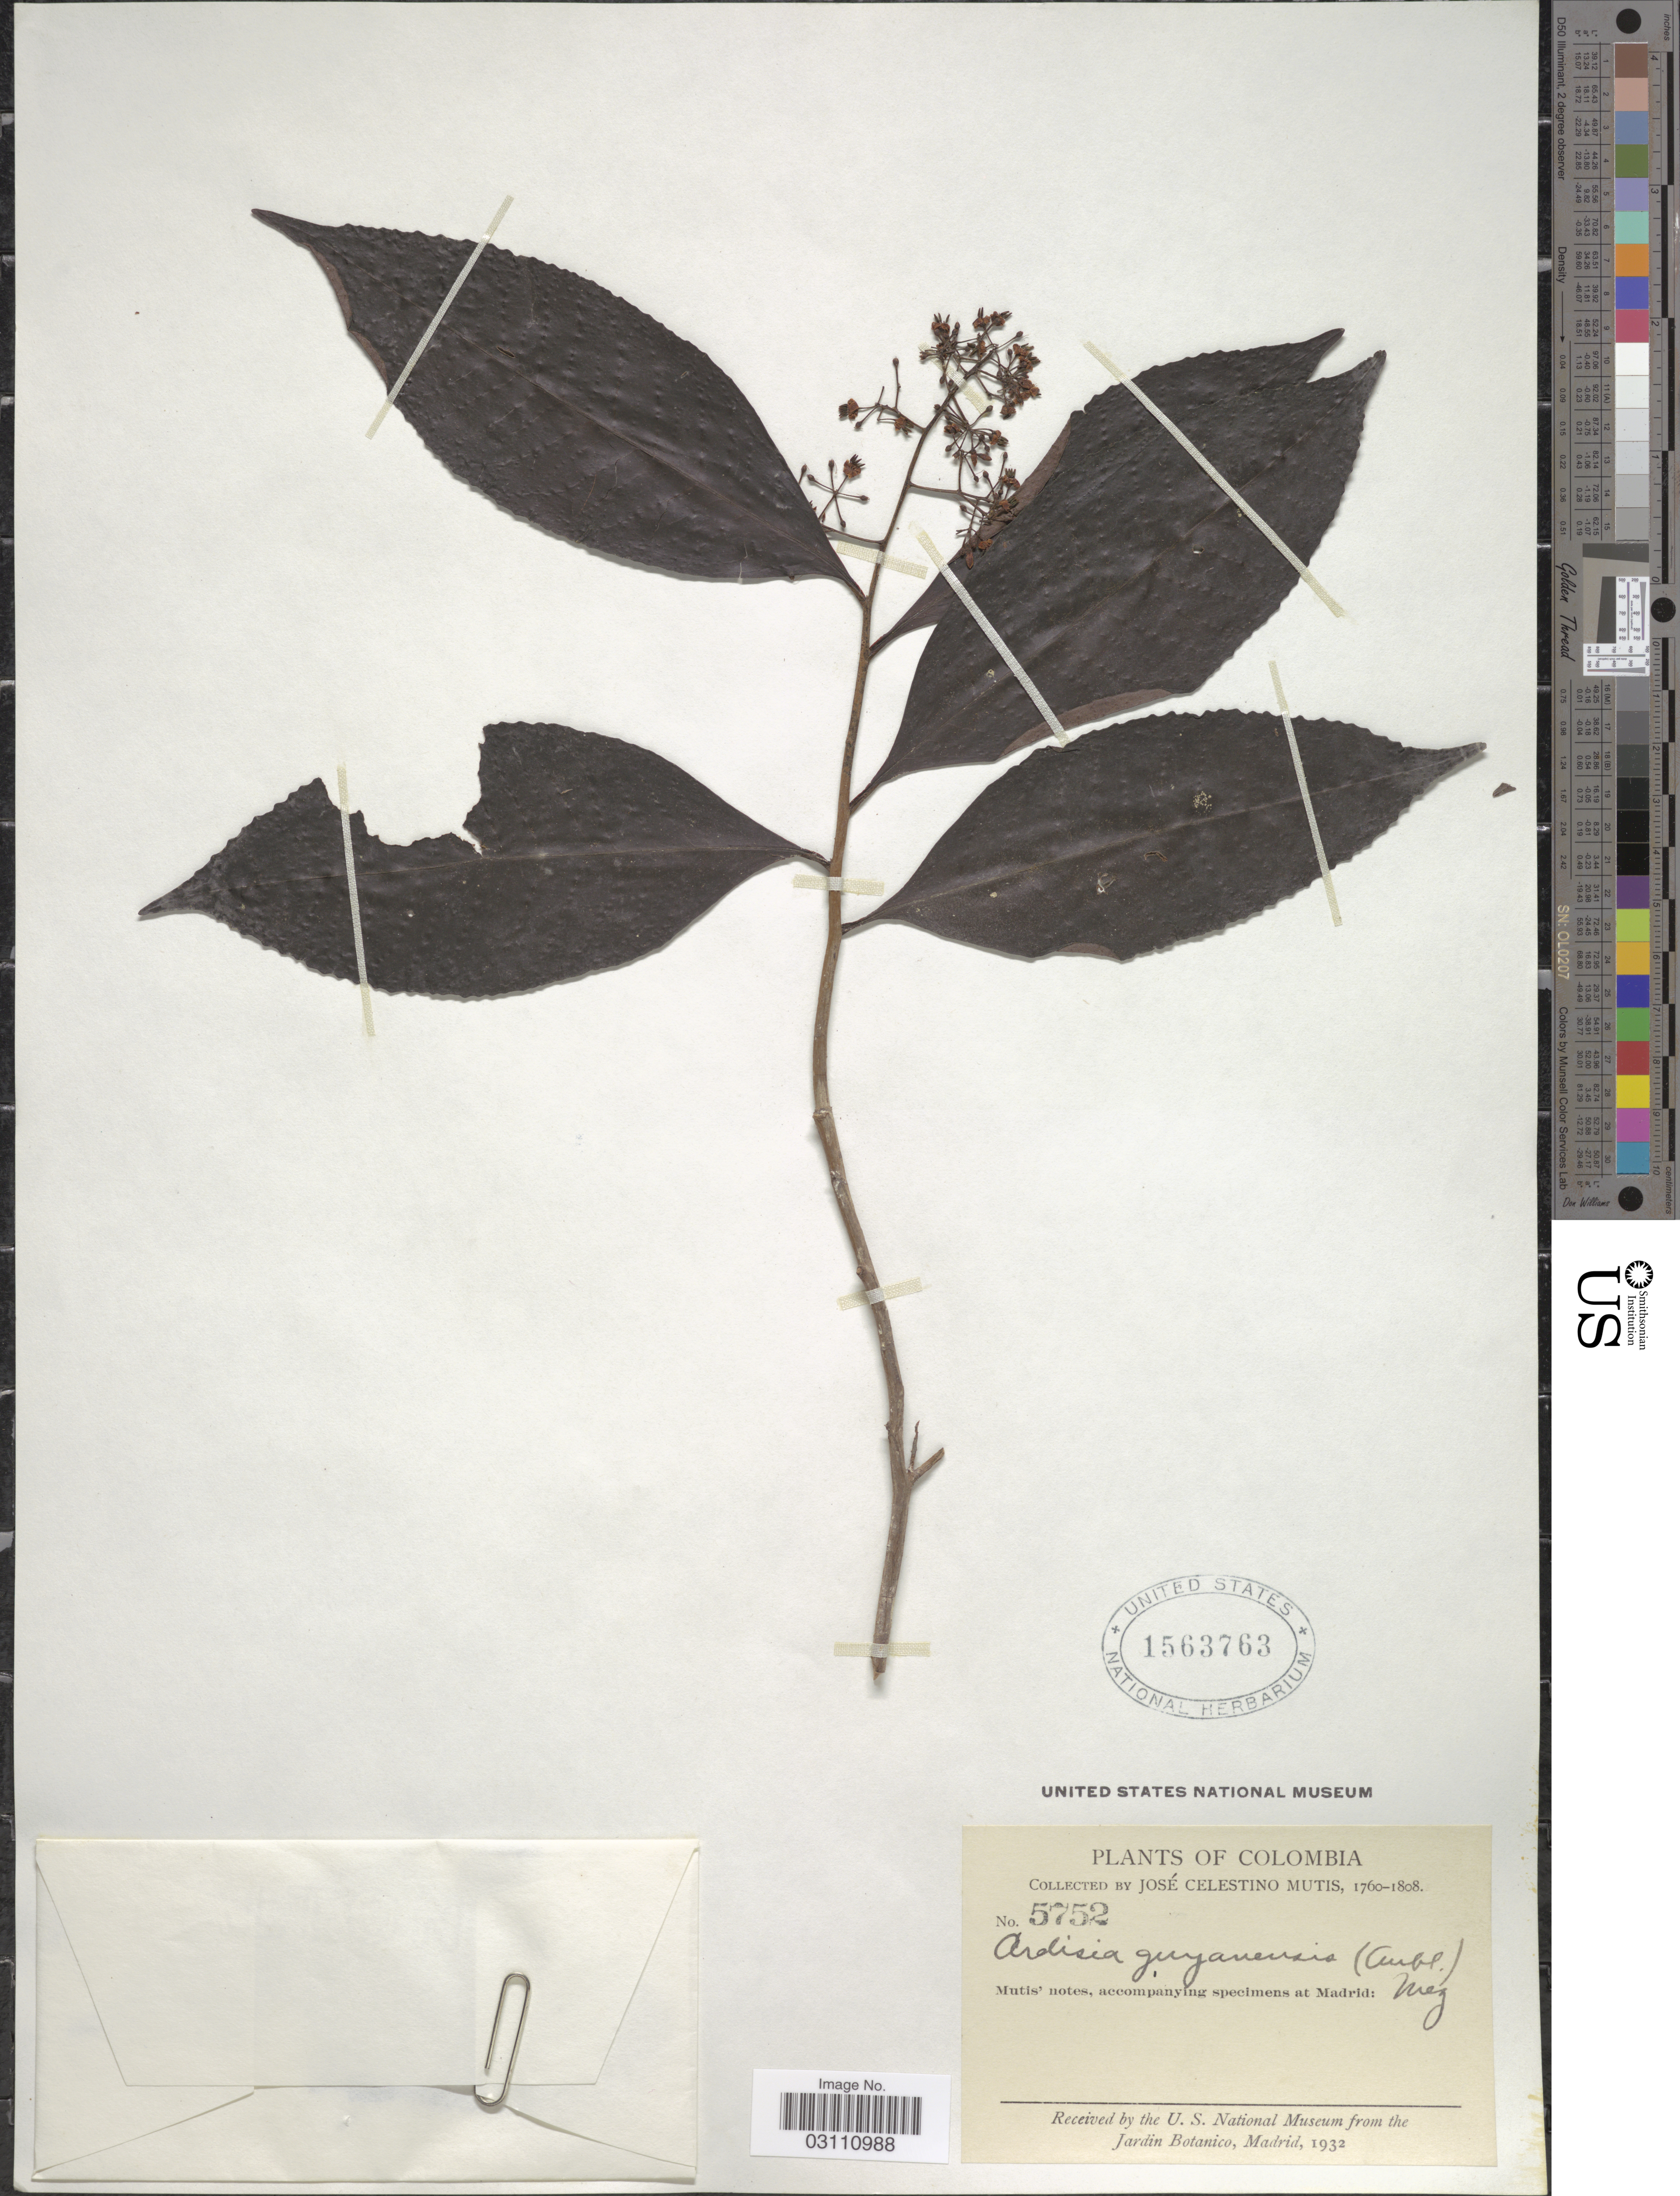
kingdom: Plantae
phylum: Tracheophyta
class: Magnoliopsida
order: Ericales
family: Primulaceae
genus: Ardisia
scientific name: Ardisia guianensis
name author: (Aubl.) Mez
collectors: J. C. B. Mutis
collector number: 5752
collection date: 1760/1808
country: Colombia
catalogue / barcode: US 1563763